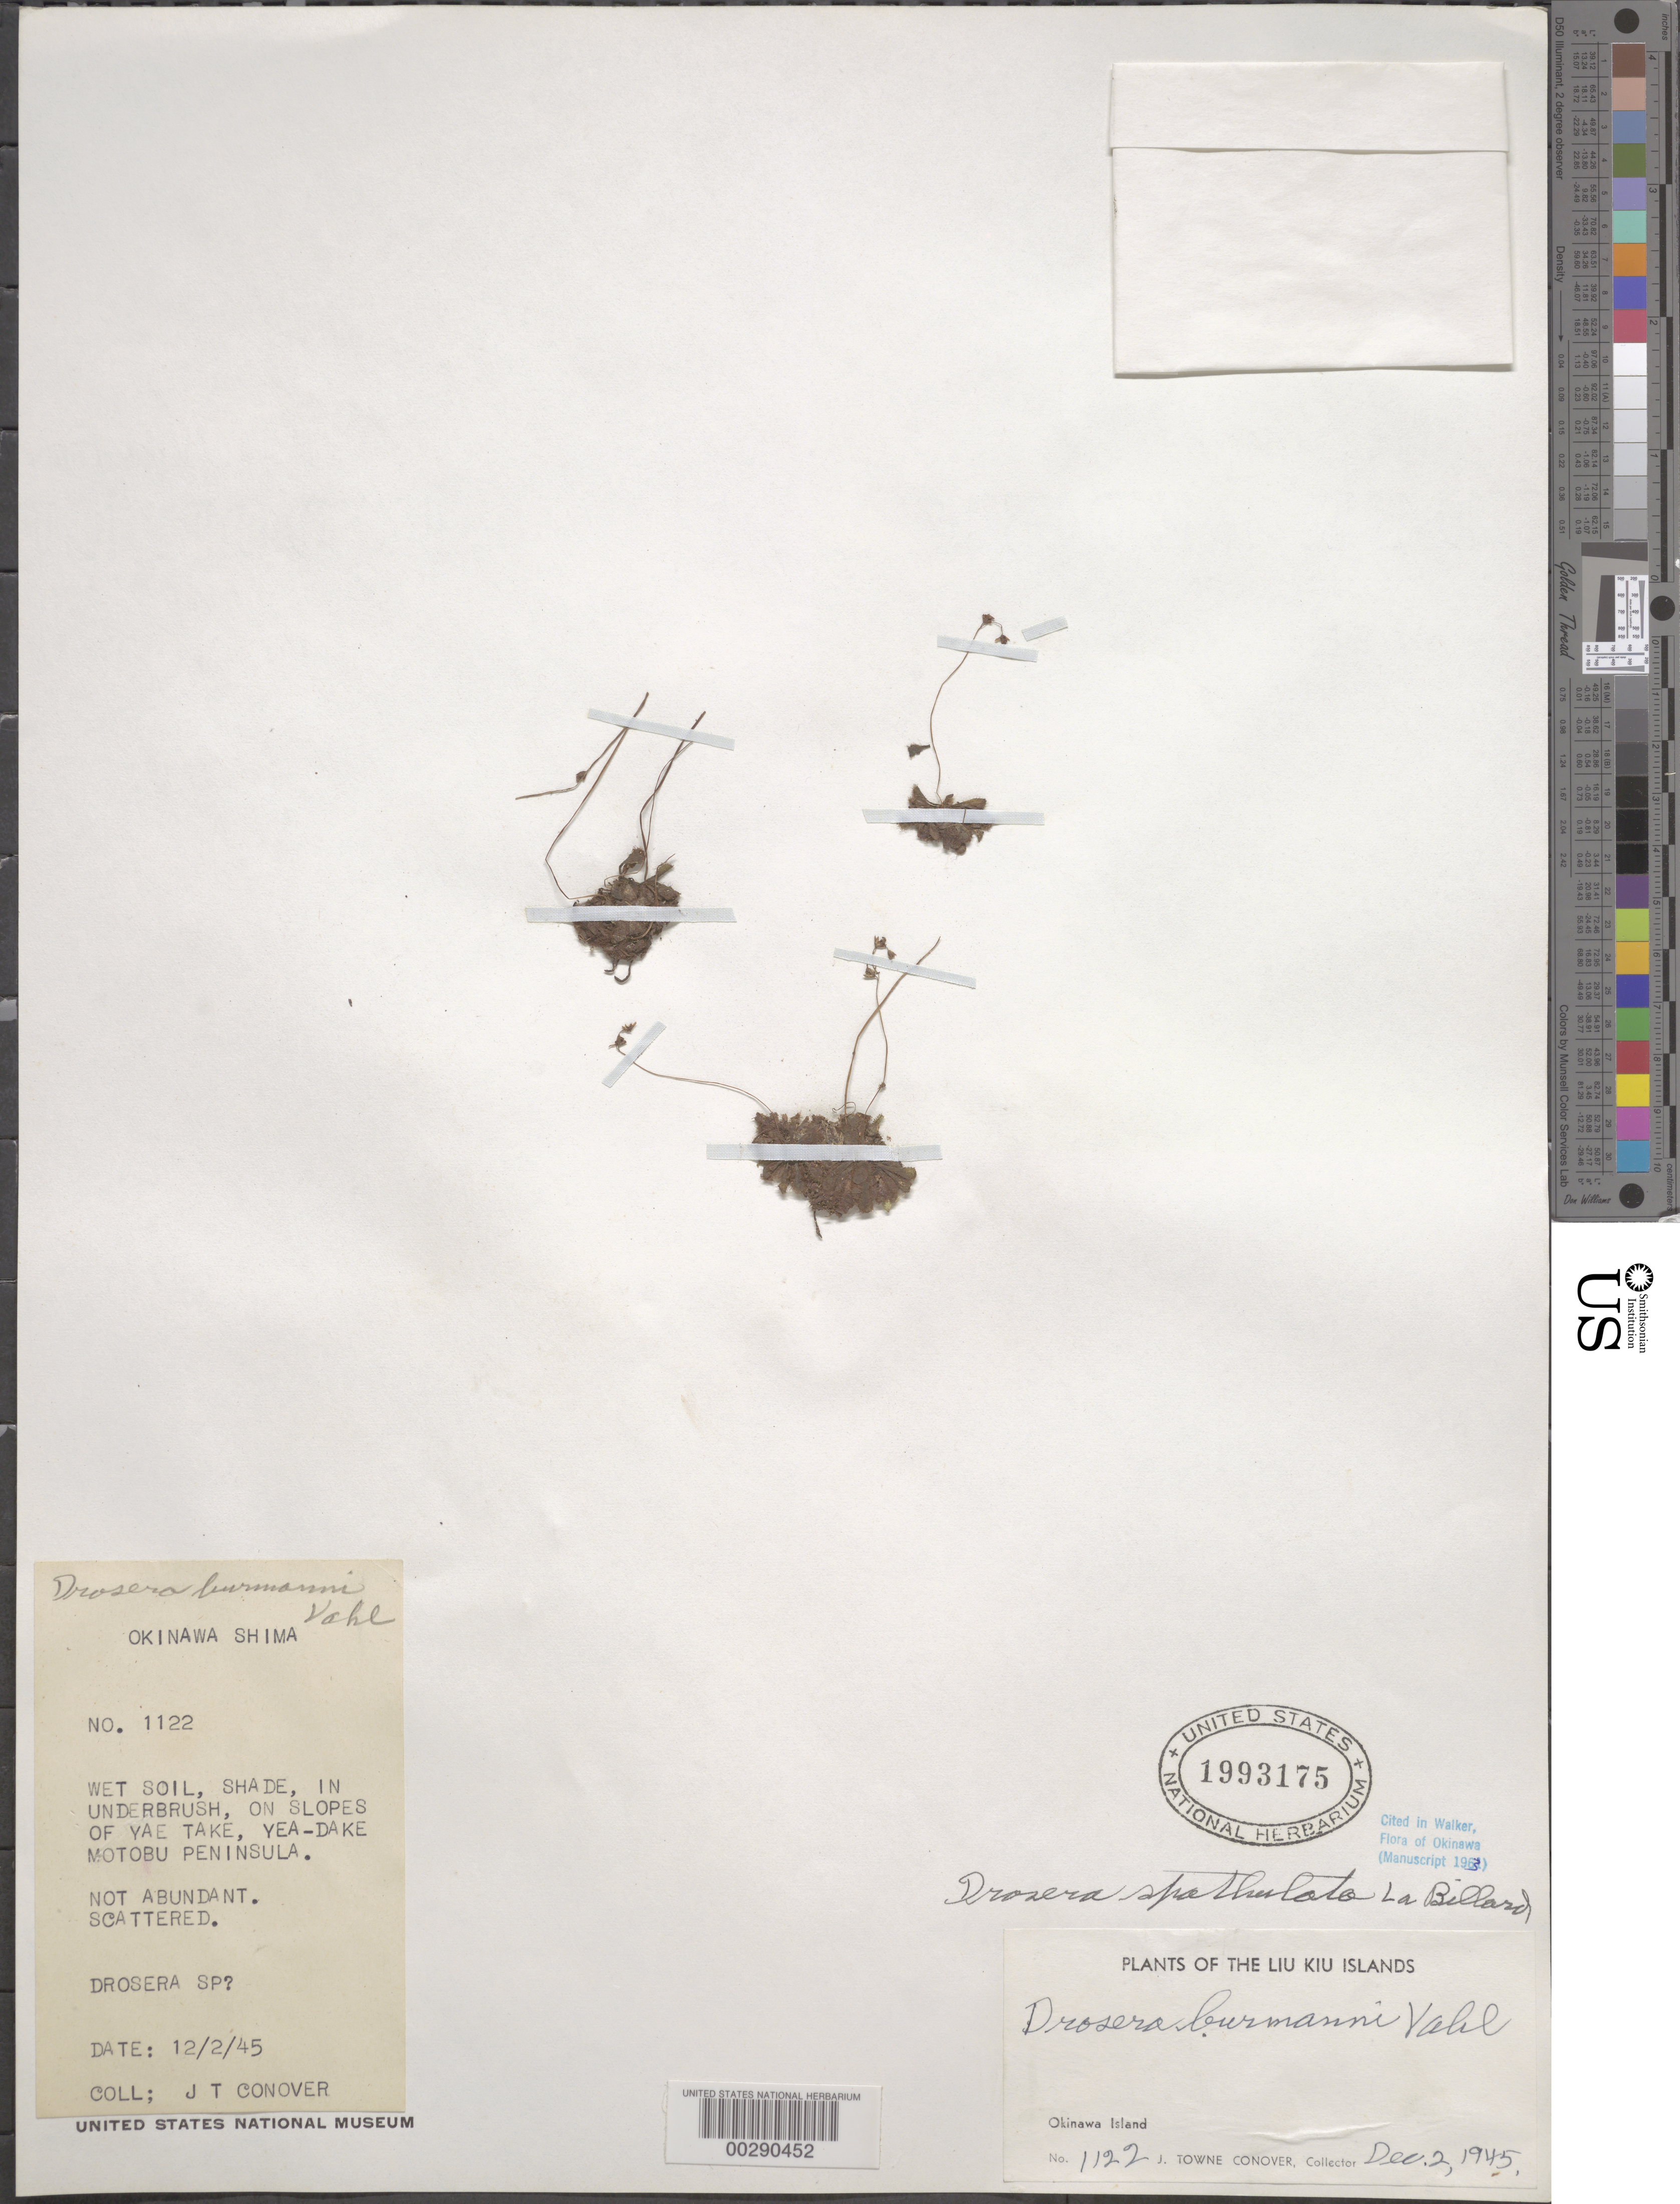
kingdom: Plantae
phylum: Tracheophyta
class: Magnoliopsida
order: Caryophyllales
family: Droseraceae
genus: Drosera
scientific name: Drosera spathulata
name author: Labill.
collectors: J. T. Conover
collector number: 1122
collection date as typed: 02 Dec 1945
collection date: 1945-12-02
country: Japan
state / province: Okinawa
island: Okinawa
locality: Okinawa i., slopes of yae take, yea dake motobu peninsula [Okinawa Is.]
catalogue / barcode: US 1993175